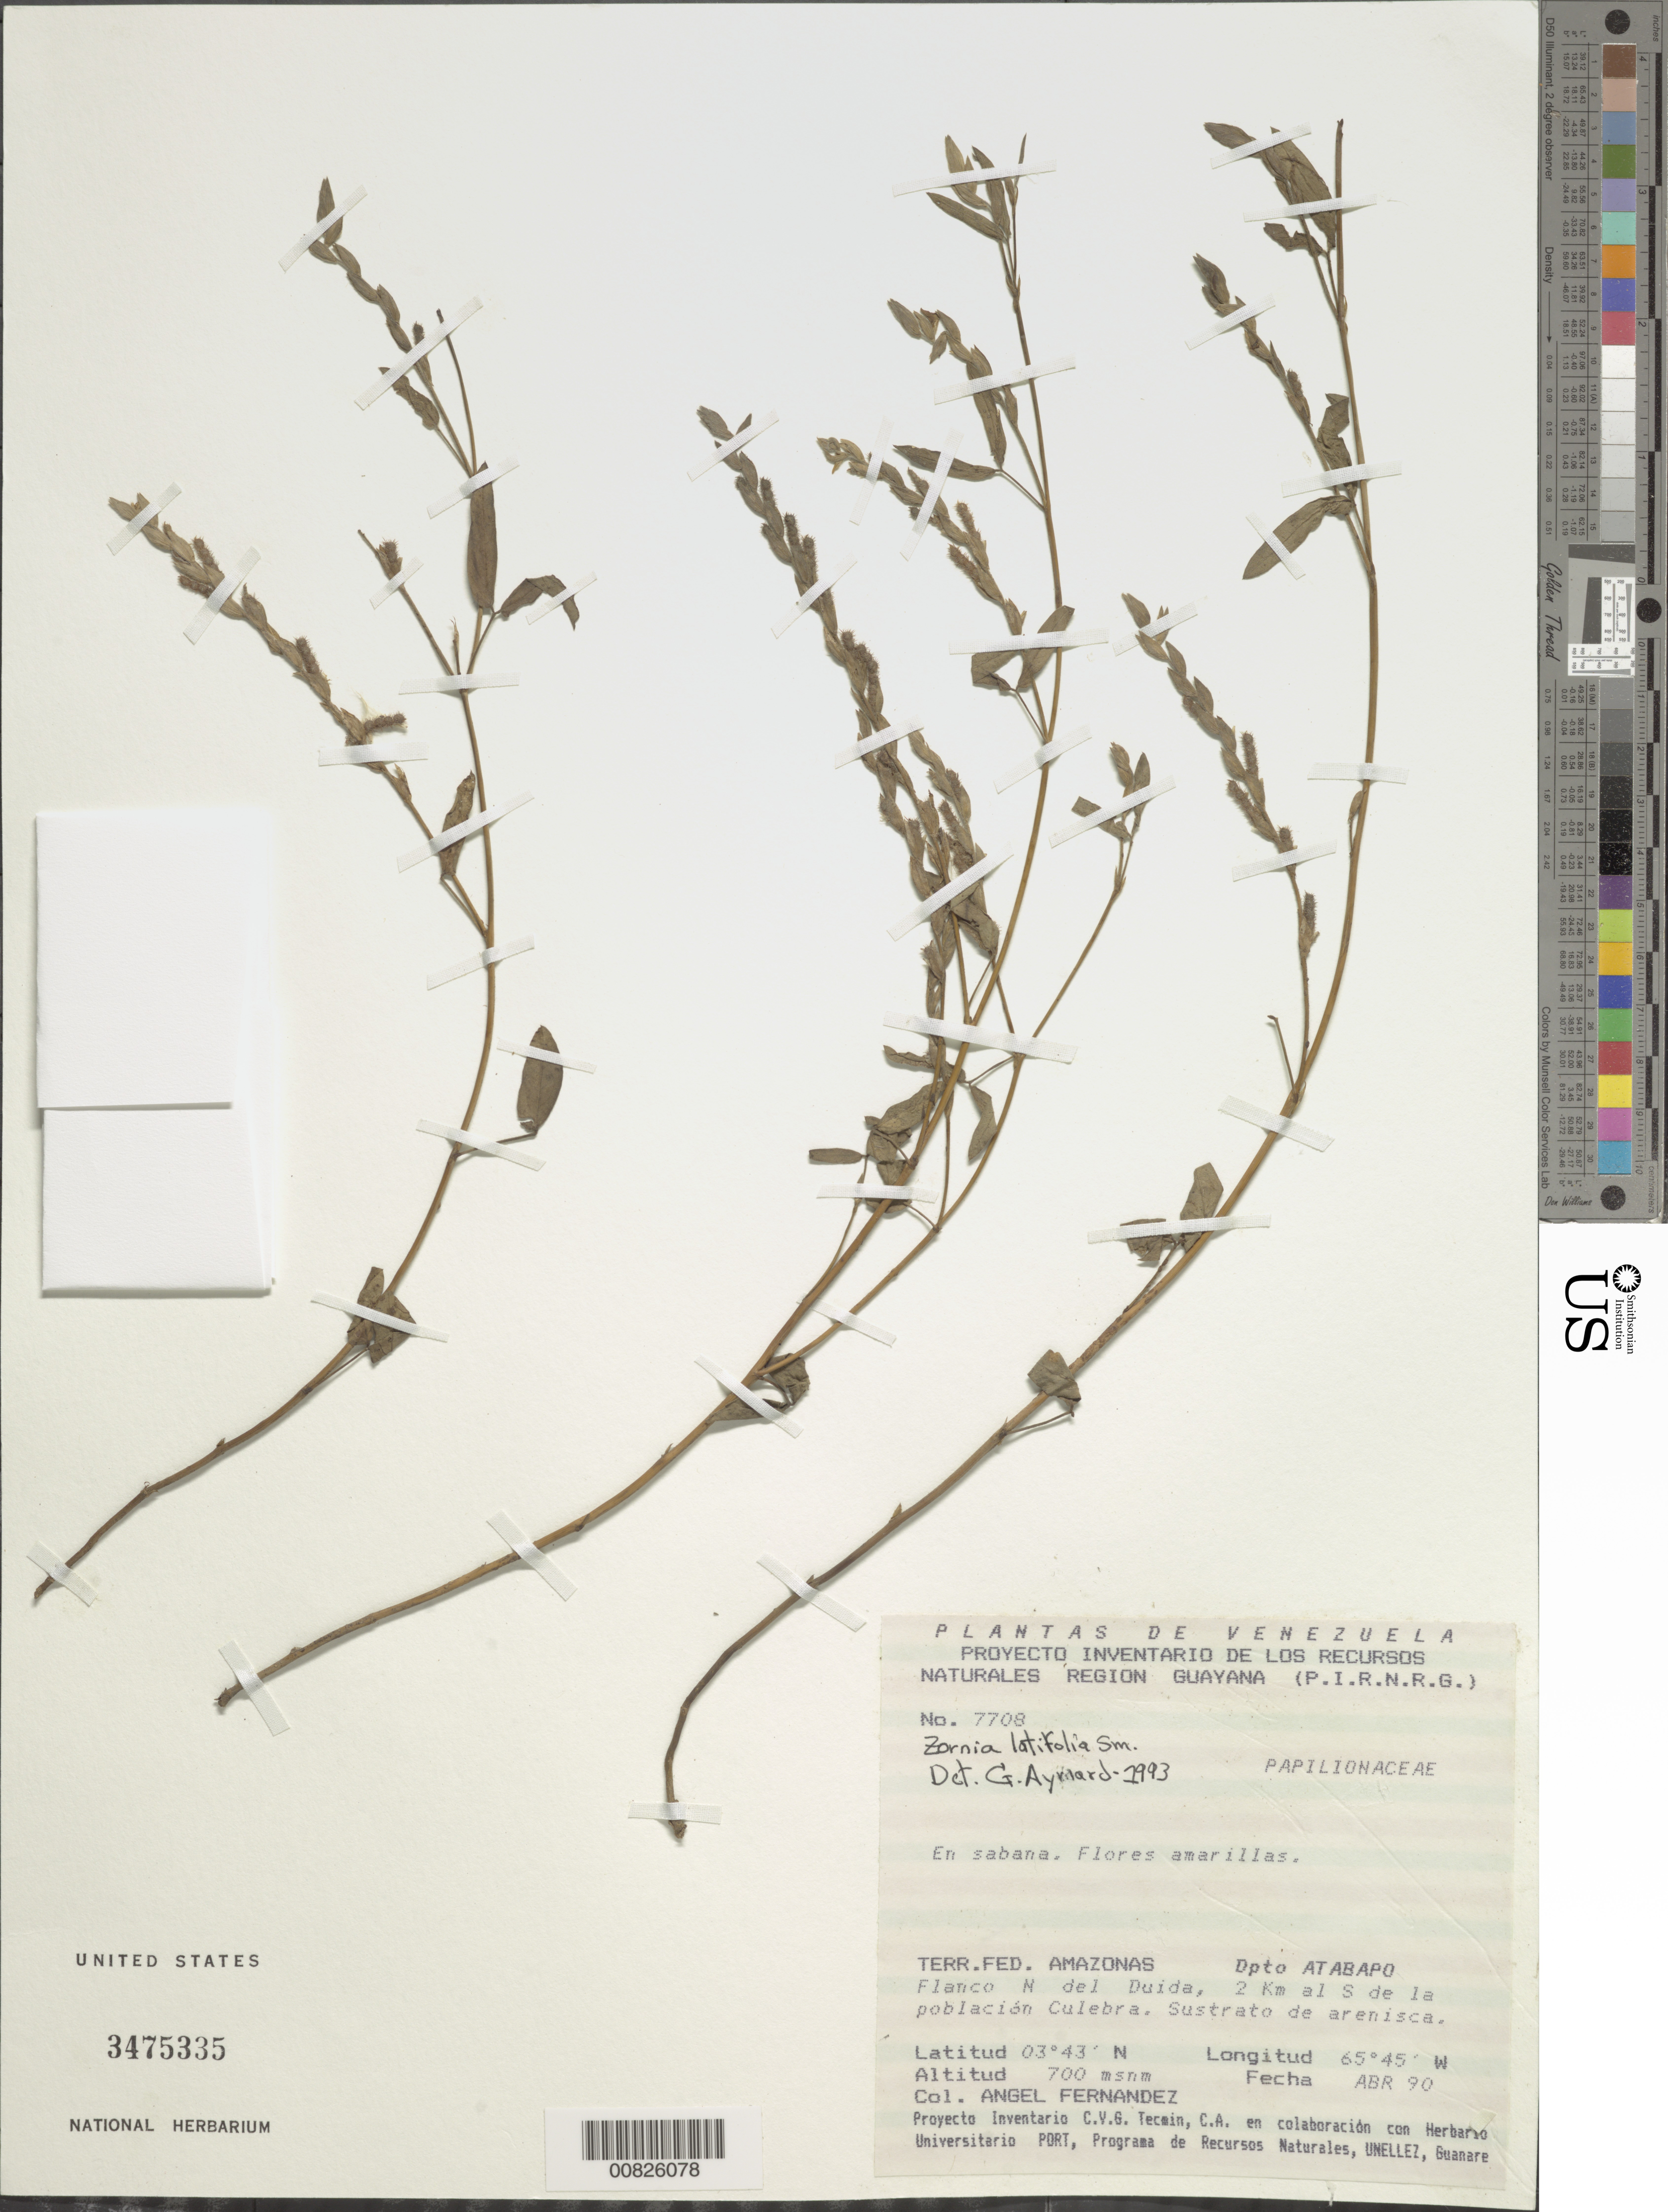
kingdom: Plantae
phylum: Tracheophyta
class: Magnoliopsida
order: Fabales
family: Fabaceae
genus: Zornia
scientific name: Zornia latifolia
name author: Sm.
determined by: Aymard C., G. A., (PORT), Univ. Nac. Exp. de los Llanos Ezequiel Zamora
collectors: A. Fernández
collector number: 7708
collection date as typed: Apr-90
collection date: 1990-04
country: Venezuela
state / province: Amazonas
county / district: Atabapo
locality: Duída, N flanco, 2 km S de Culebra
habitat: Sustrato de arenisca; en sabana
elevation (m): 700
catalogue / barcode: US 3475335